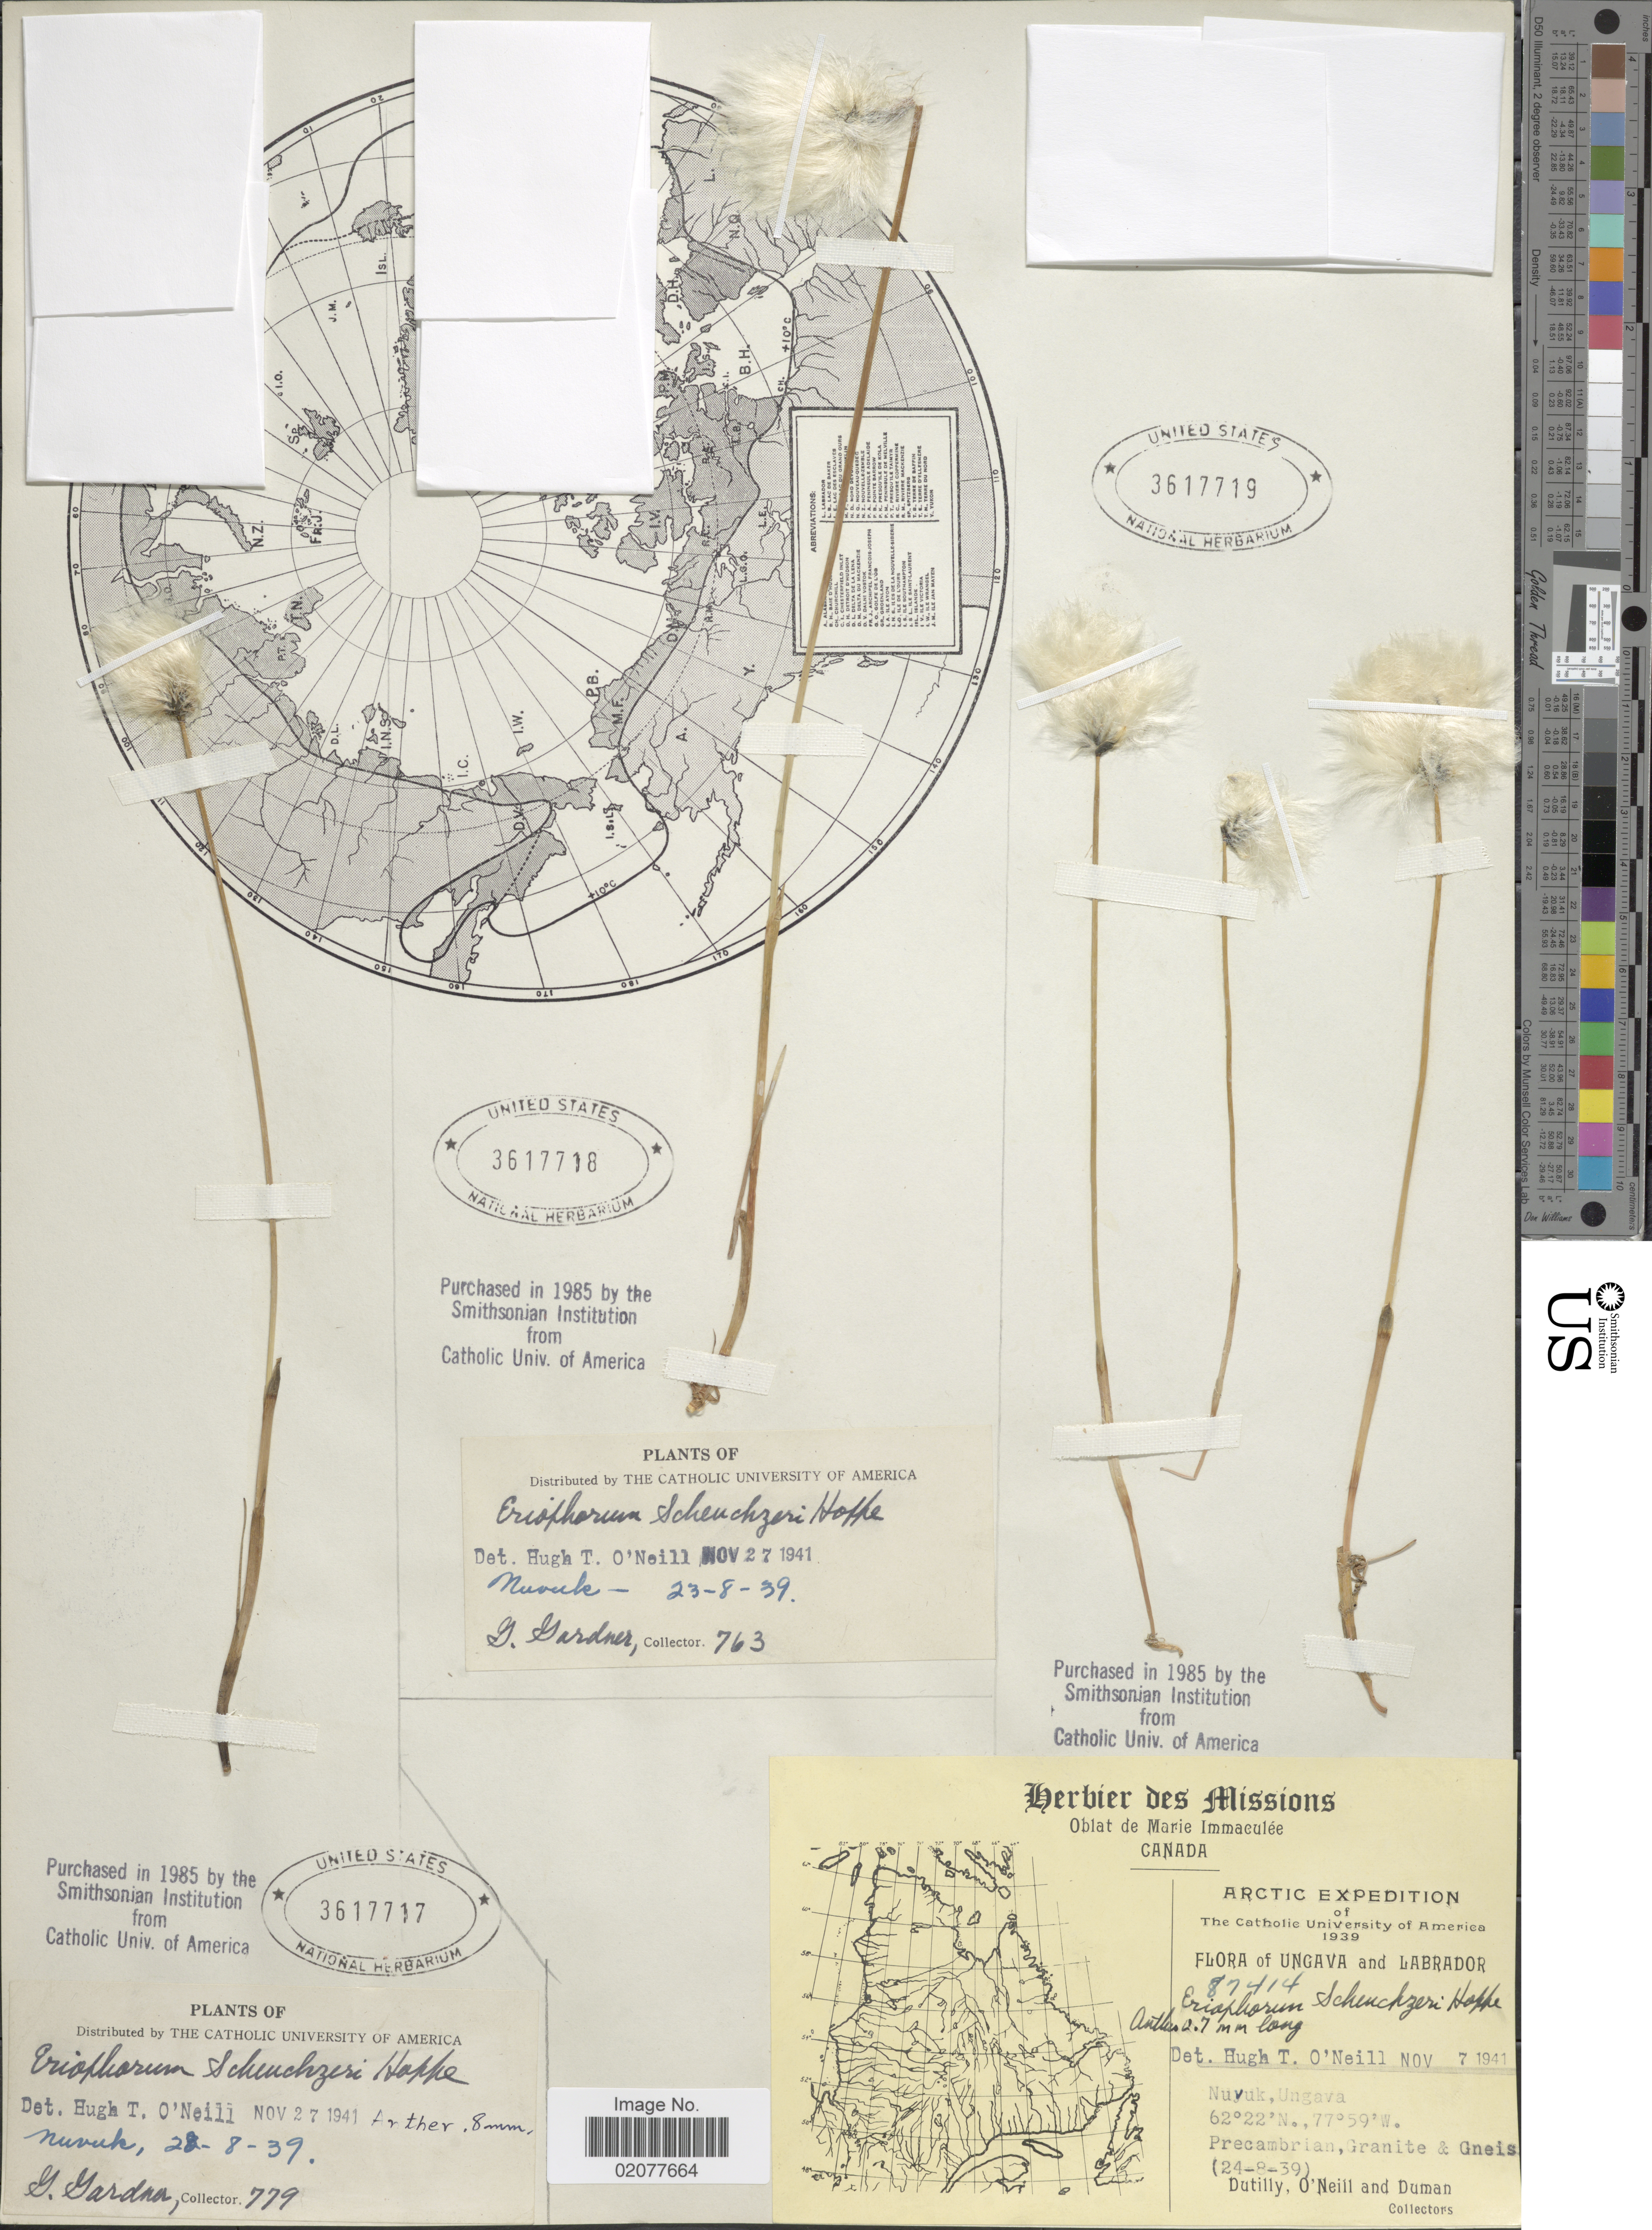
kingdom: Plantae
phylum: Tracheophyta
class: Liliopsida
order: Poales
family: Cyperaceae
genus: Eriophorum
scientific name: Eriophorum scheuchzeri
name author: Hoppe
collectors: G. Gardner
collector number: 779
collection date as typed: Transcribed d/m/y: 28/8/39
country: Canada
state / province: Nunavut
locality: Nuvuk.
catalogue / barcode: US 3617717-2